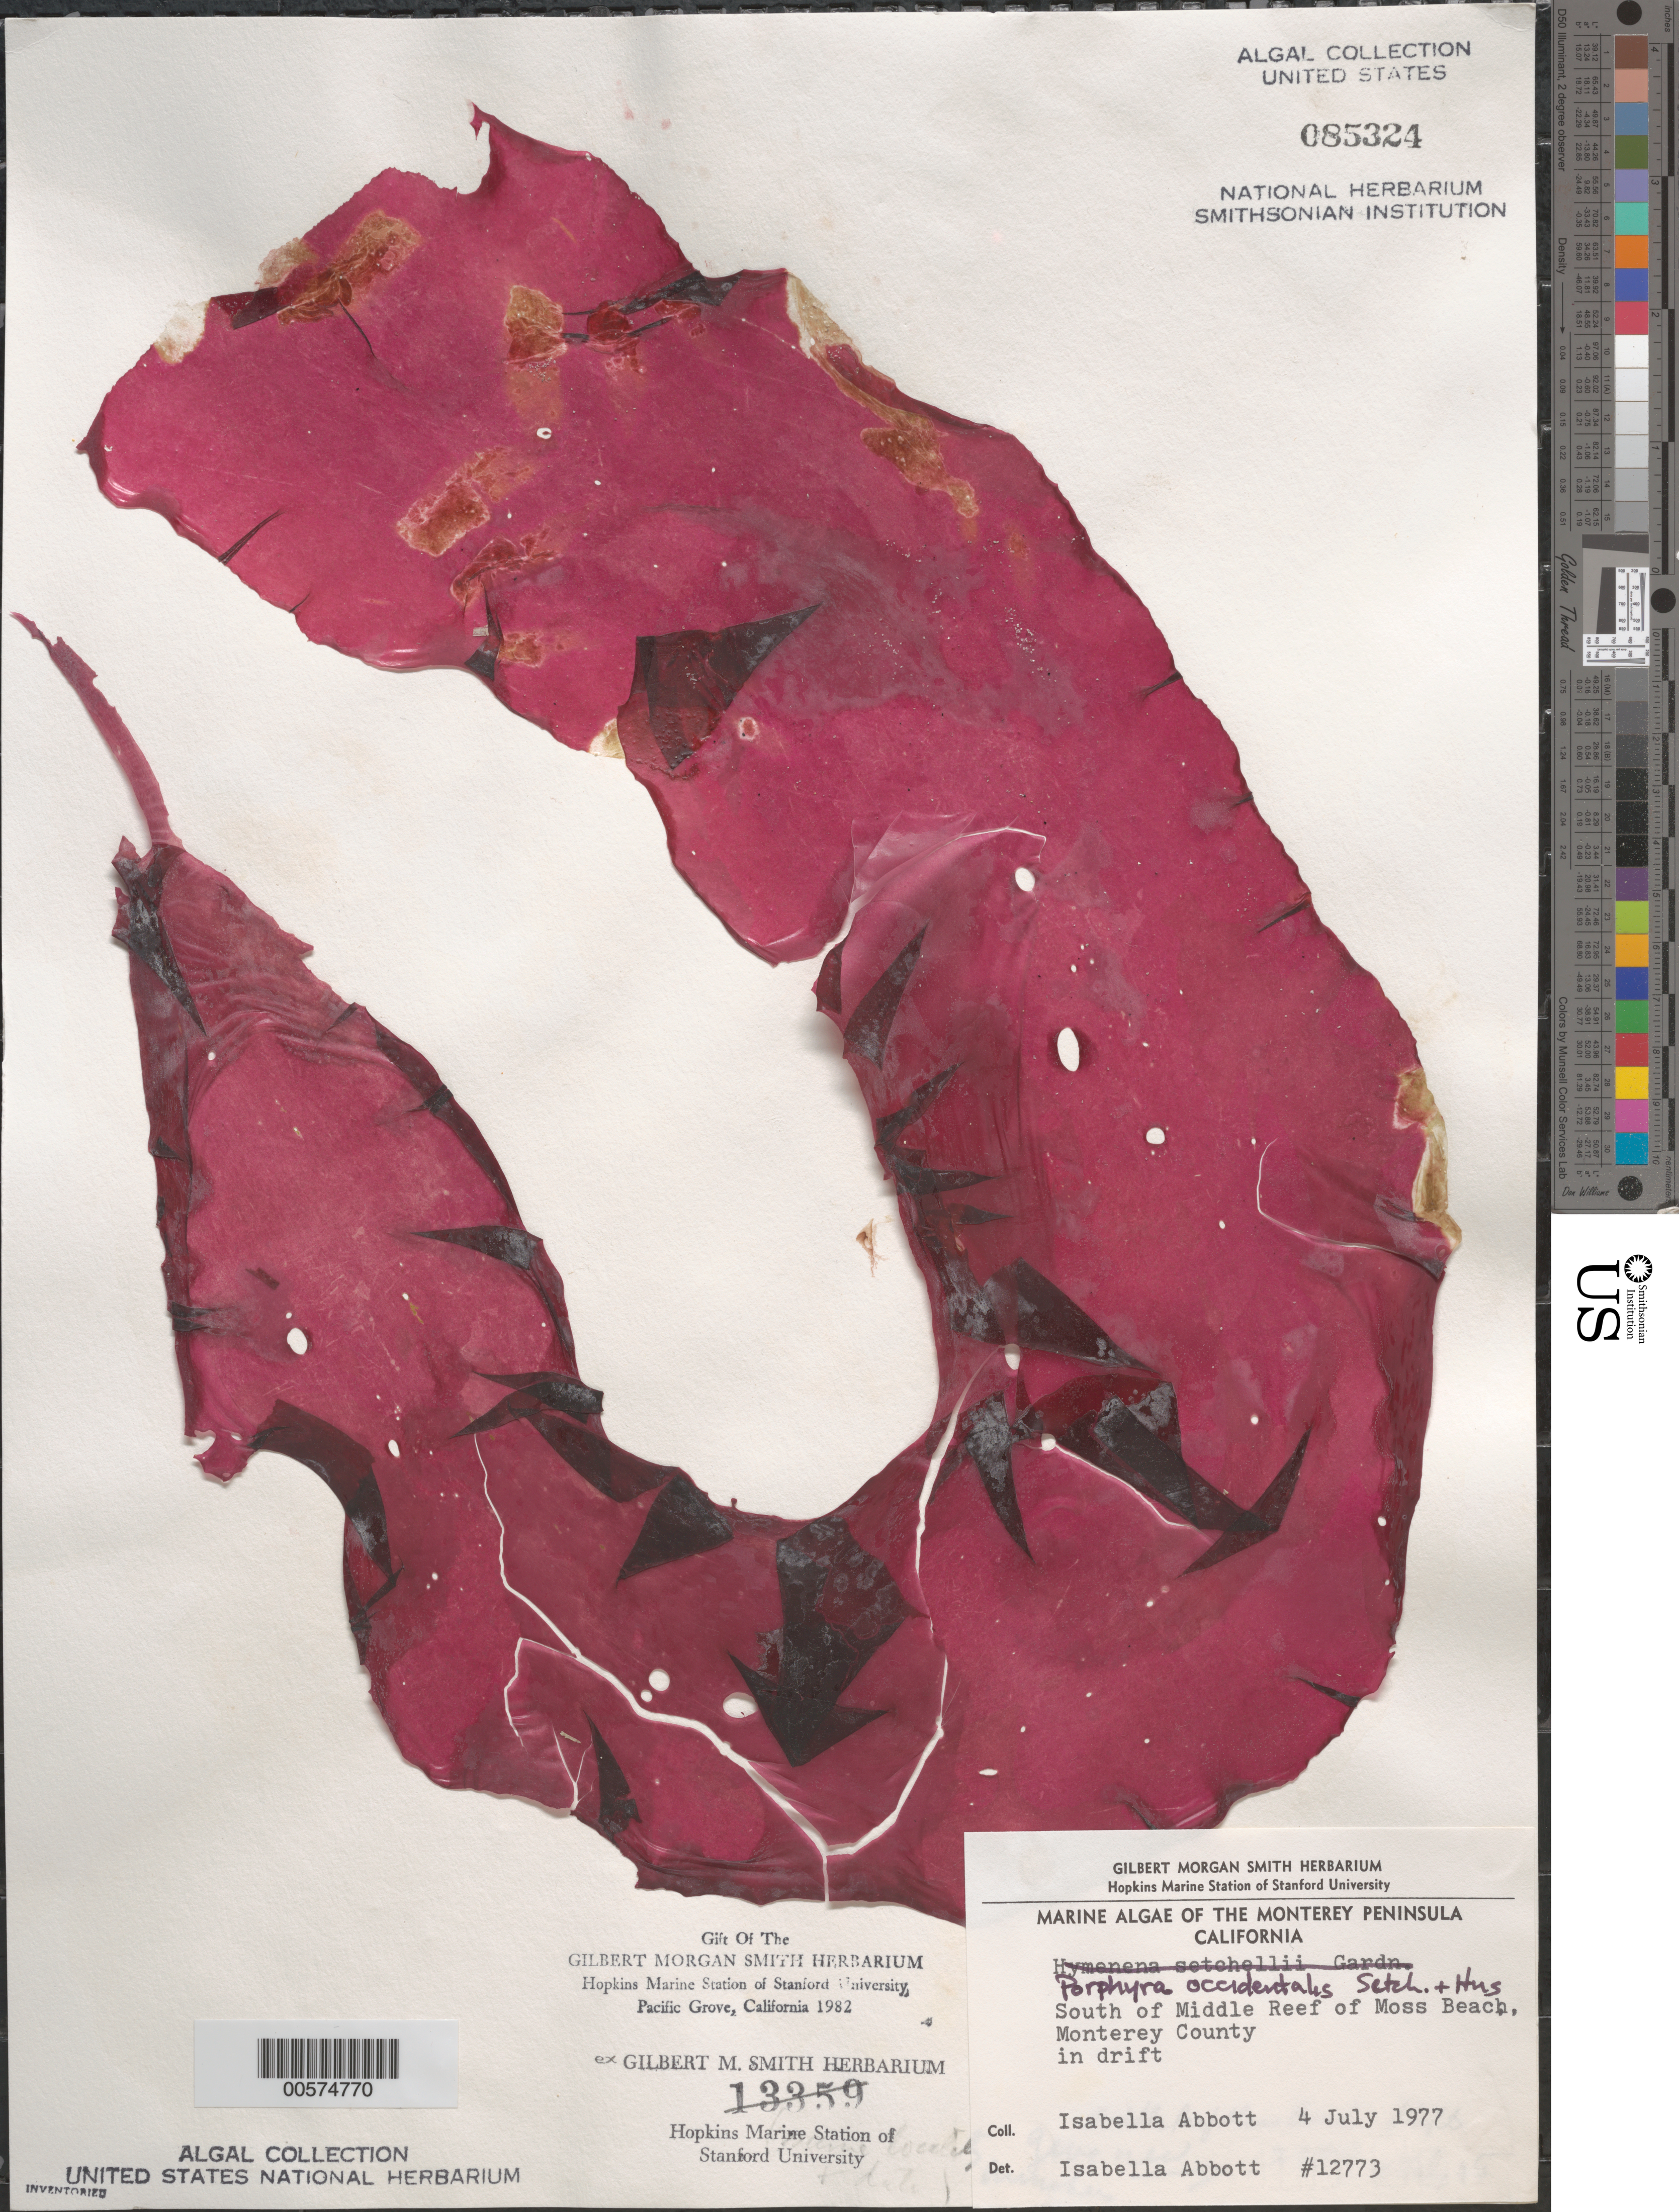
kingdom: Plantae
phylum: Rhodophyta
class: Bangiophyceae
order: Bangiales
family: Bangiaceae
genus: Porphyra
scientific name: Porphyra occidentalis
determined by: Abbott, Isabella A.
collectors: I. A. Abbott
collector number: IAA 12773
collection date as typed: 04 Jul 1977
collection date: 1977-07-04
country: United States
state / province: California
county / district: Monterey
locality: South of middle reef of Moss Beach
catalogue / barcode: US 85324